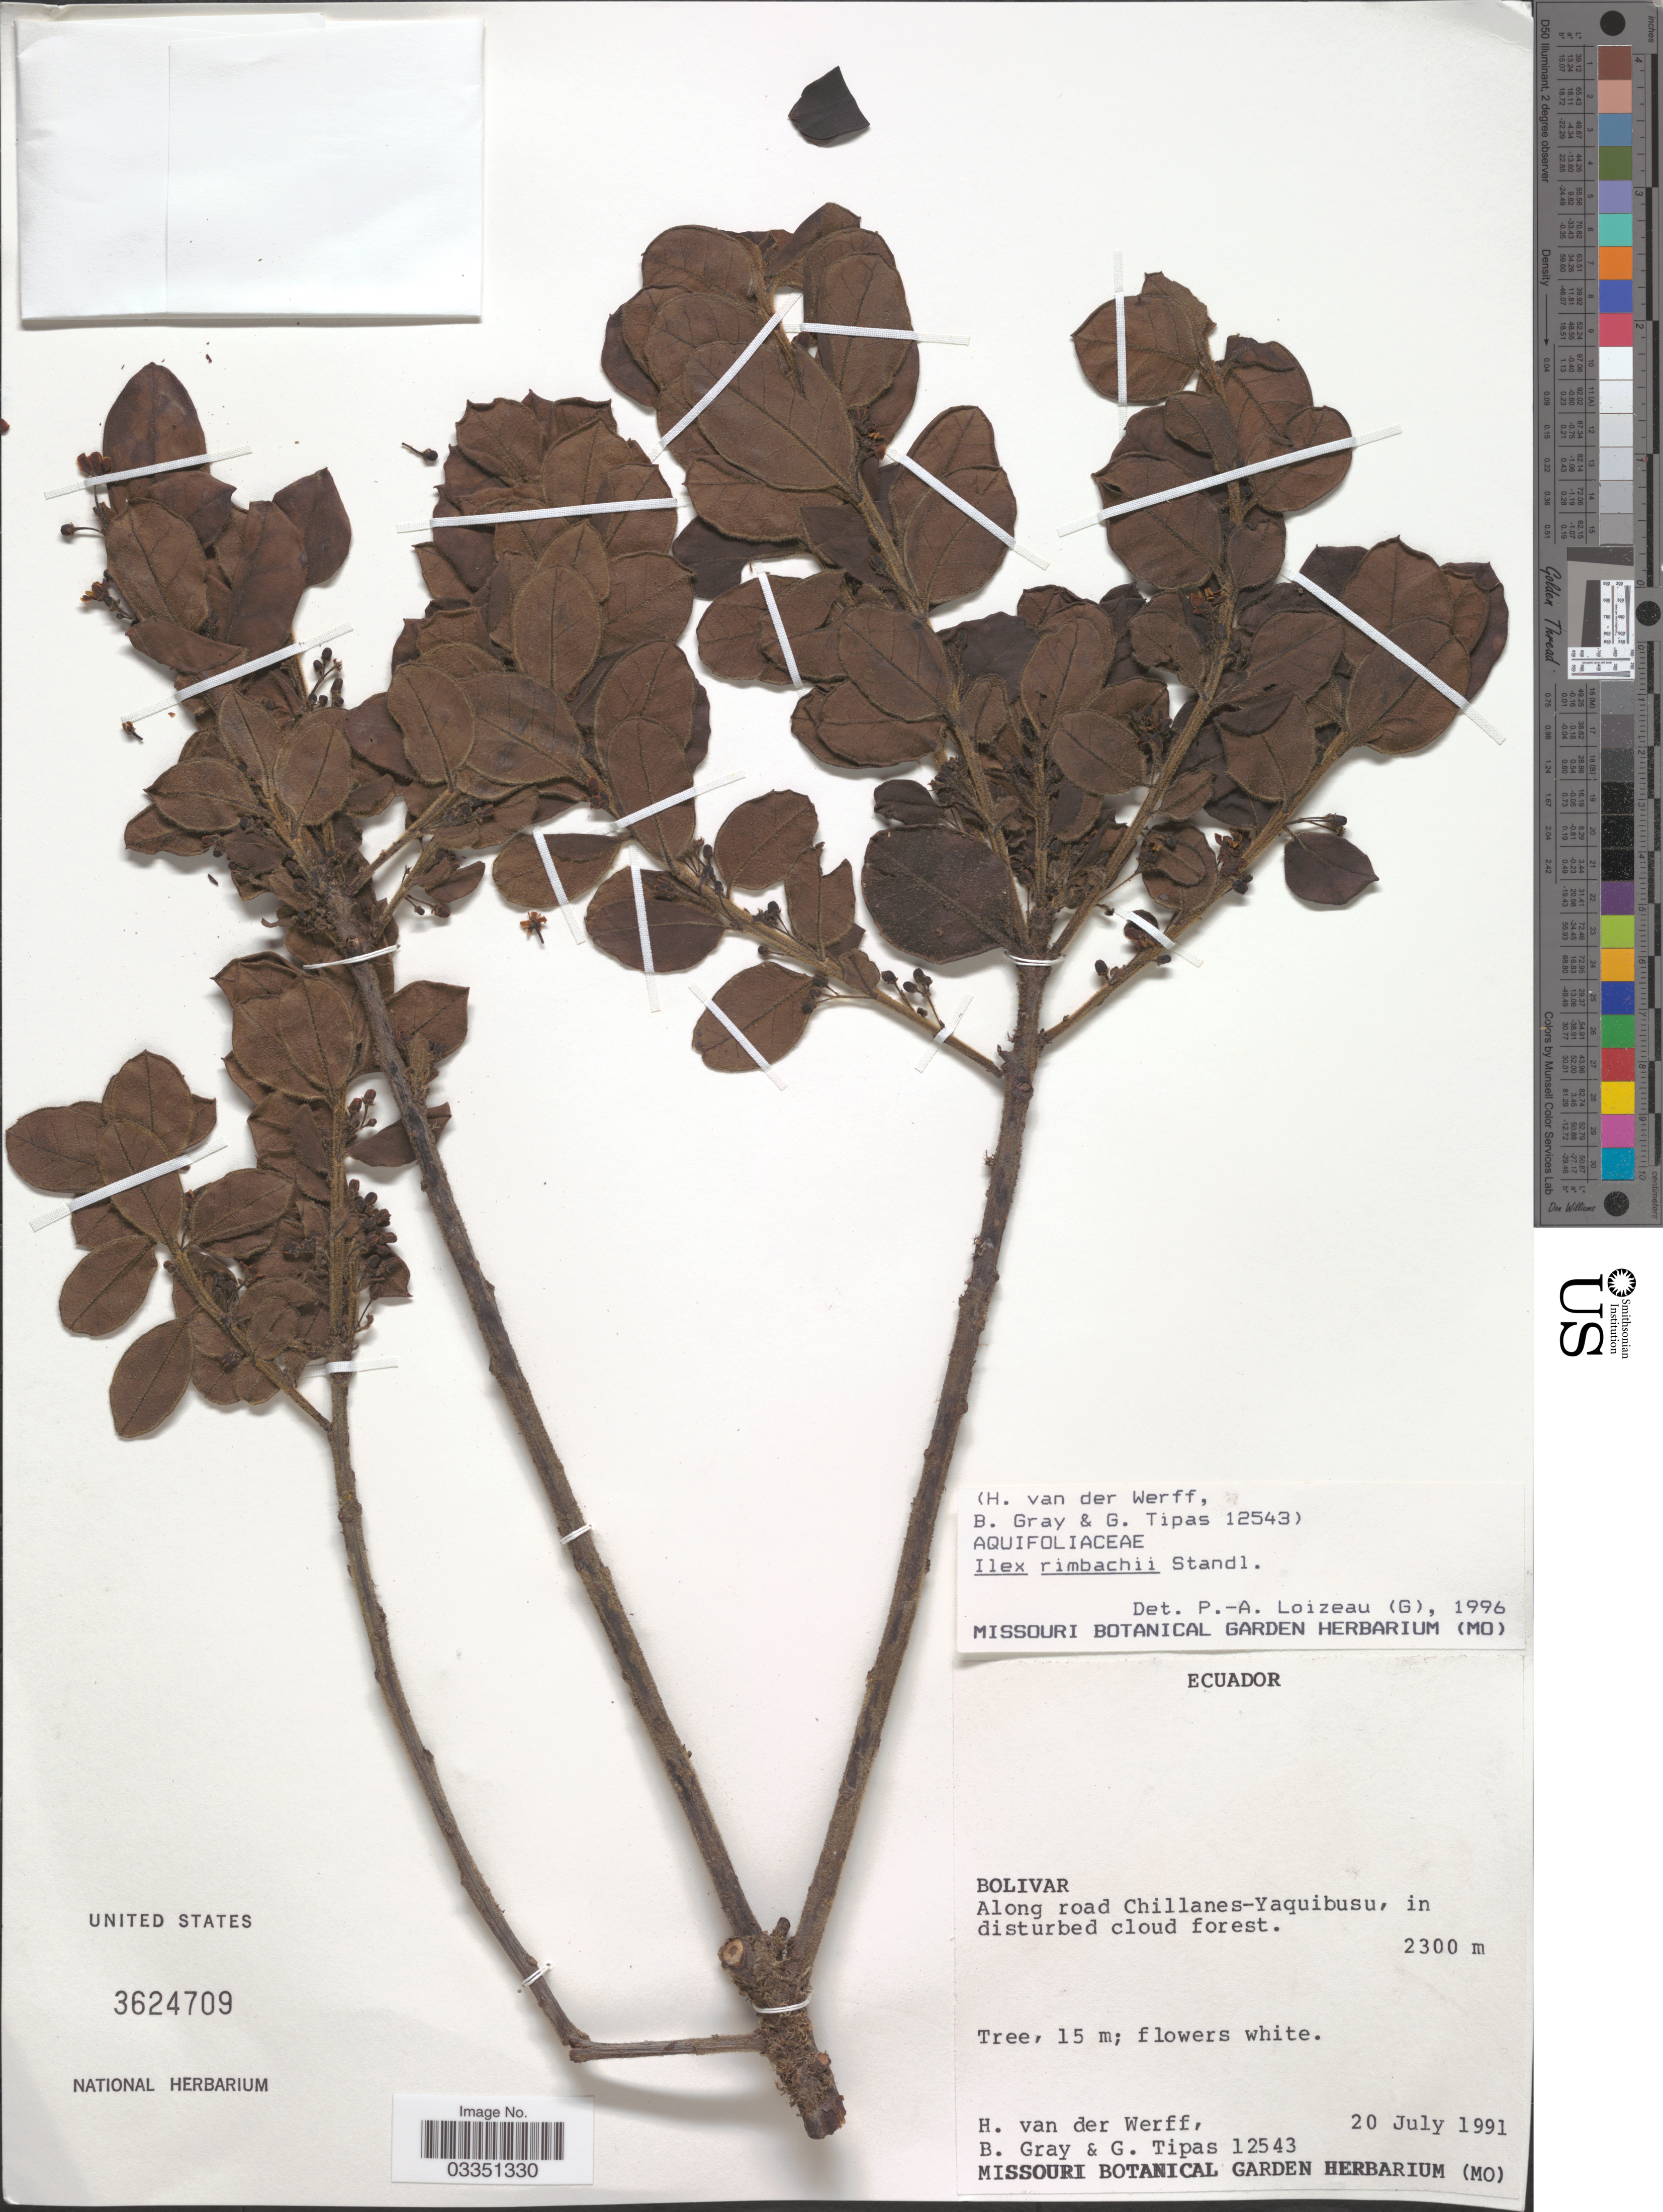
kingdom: Plantae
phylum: Tracheophyta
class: Magnoliopsida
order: Aquifoliales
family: Aquifoliaceae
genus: Ilex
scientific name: Ilex rimbachii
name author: Standl.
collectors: H. van der Werff, B. Gray & G. Tipas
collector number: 12543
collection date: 1991-07-20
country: Ecuador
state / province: Bolívar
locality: Along road Chillanes-Yaquibusu, in disturbed cloud forest.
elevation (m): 2300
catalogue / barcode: US 3624709